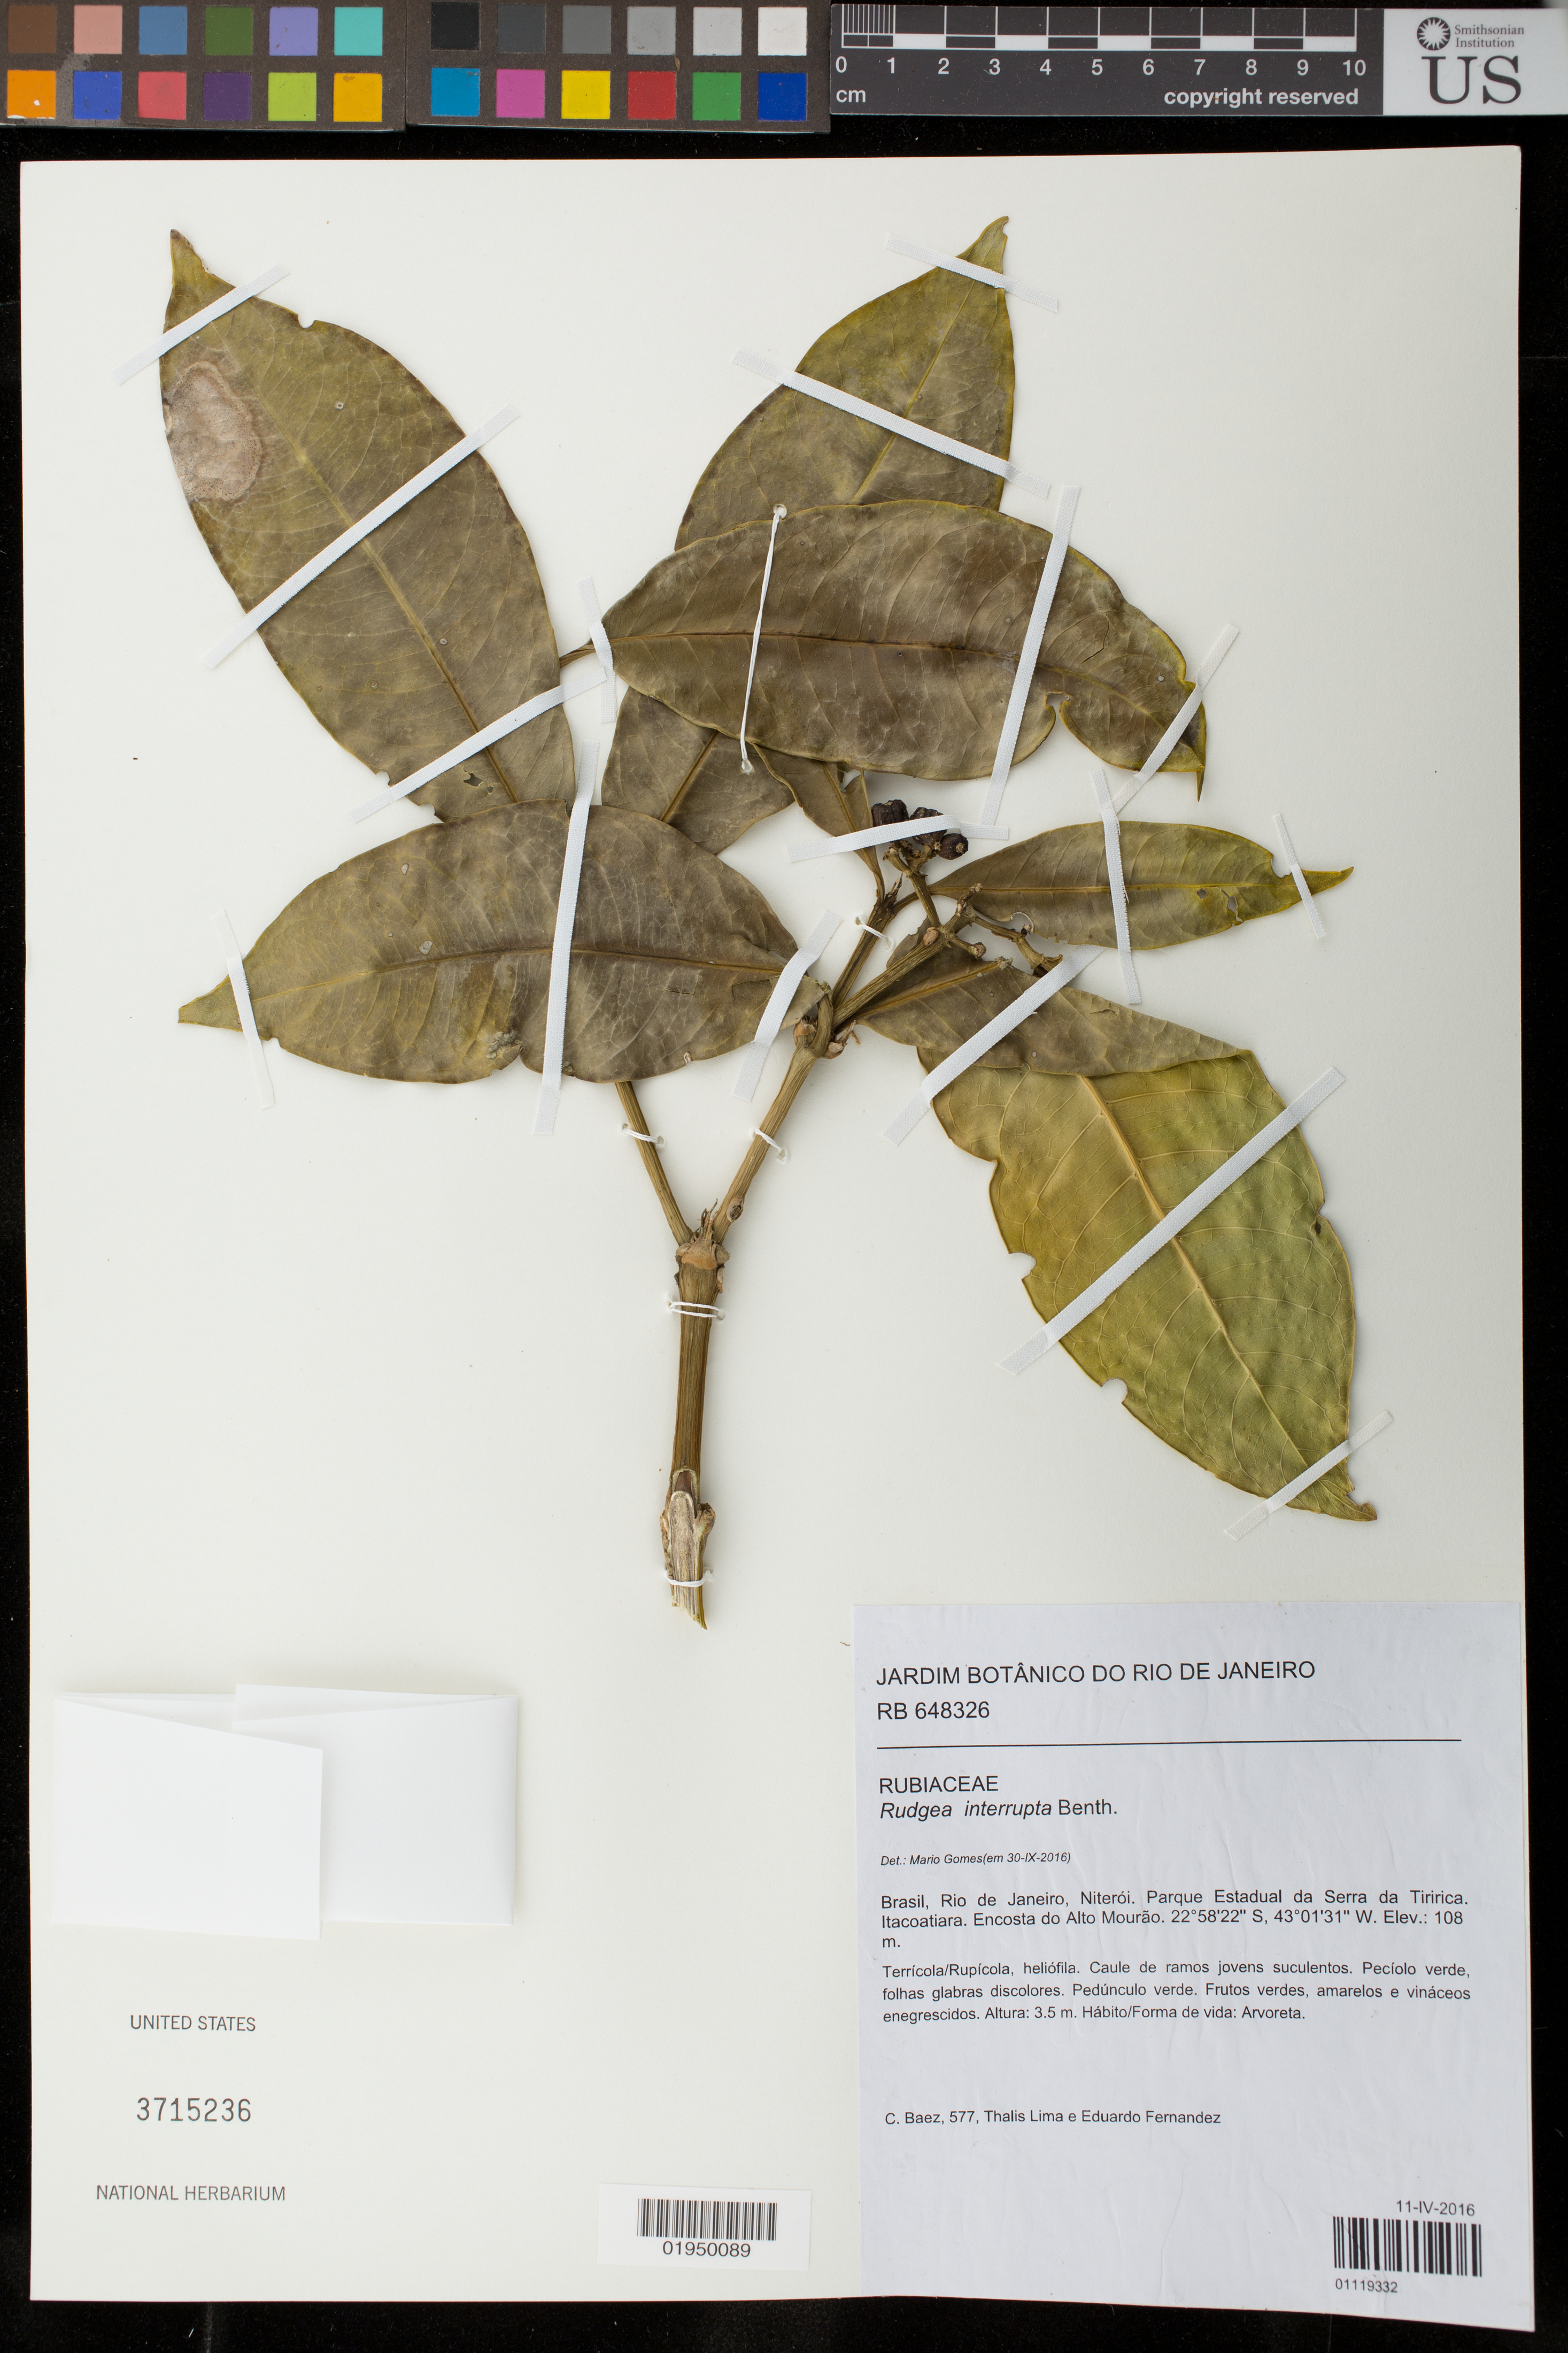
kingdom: Plantae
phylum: Tracheophyta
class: Magnoliopsida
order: Gentianales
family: Rubiaceae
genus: Rudgea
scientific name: Rudgea interrupta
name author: Benth.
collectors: C. Baez et al.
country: Brazil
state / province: Rio de Janeiro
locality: Niteroi. Parque Estadual da Serra e Tiririca. Itacoatiara. Encota do Alto Mourao.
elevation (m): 108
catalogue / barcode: US 3715236